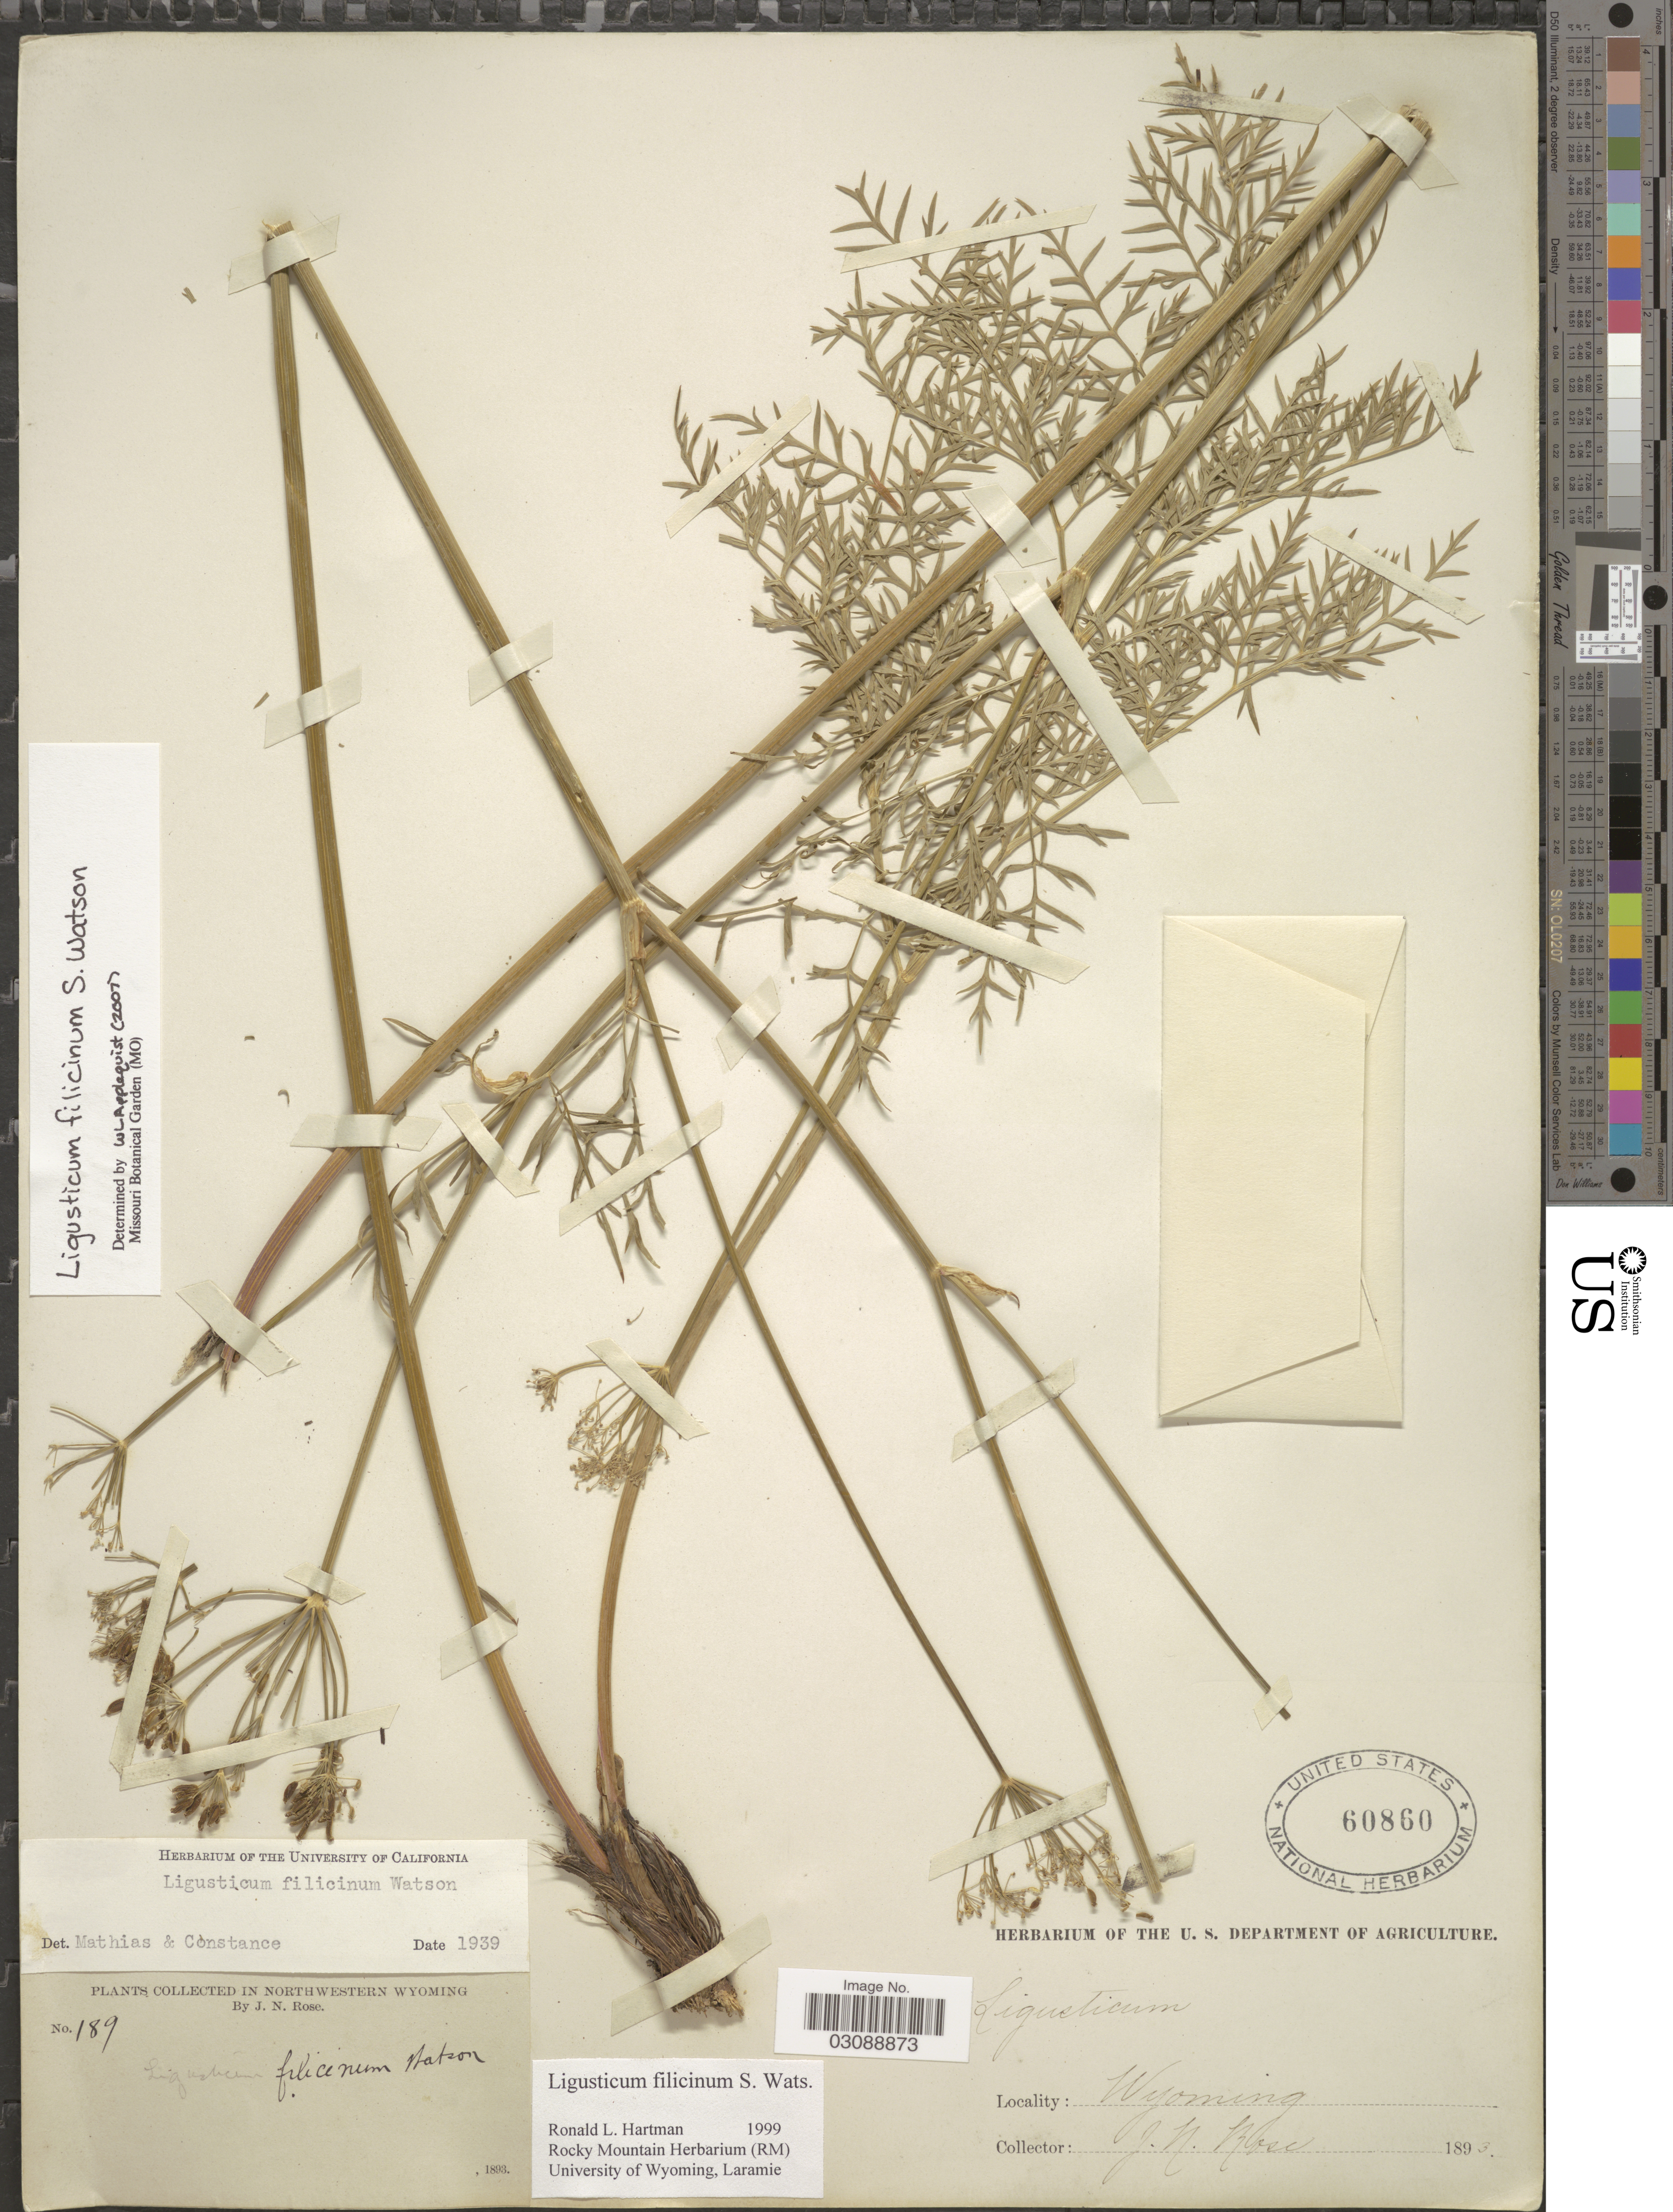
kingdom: Plantae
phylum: Tracheophyta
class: Magnoliopsida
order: Apiales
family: Apiaceae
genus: Ligusticum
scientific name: Ligusticum filicinum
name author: S. Watson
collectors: J. N. Rose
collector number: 189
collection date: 1893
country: United States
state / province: Wyoming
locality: Northwestern Wyoming.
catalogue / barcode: US 60860